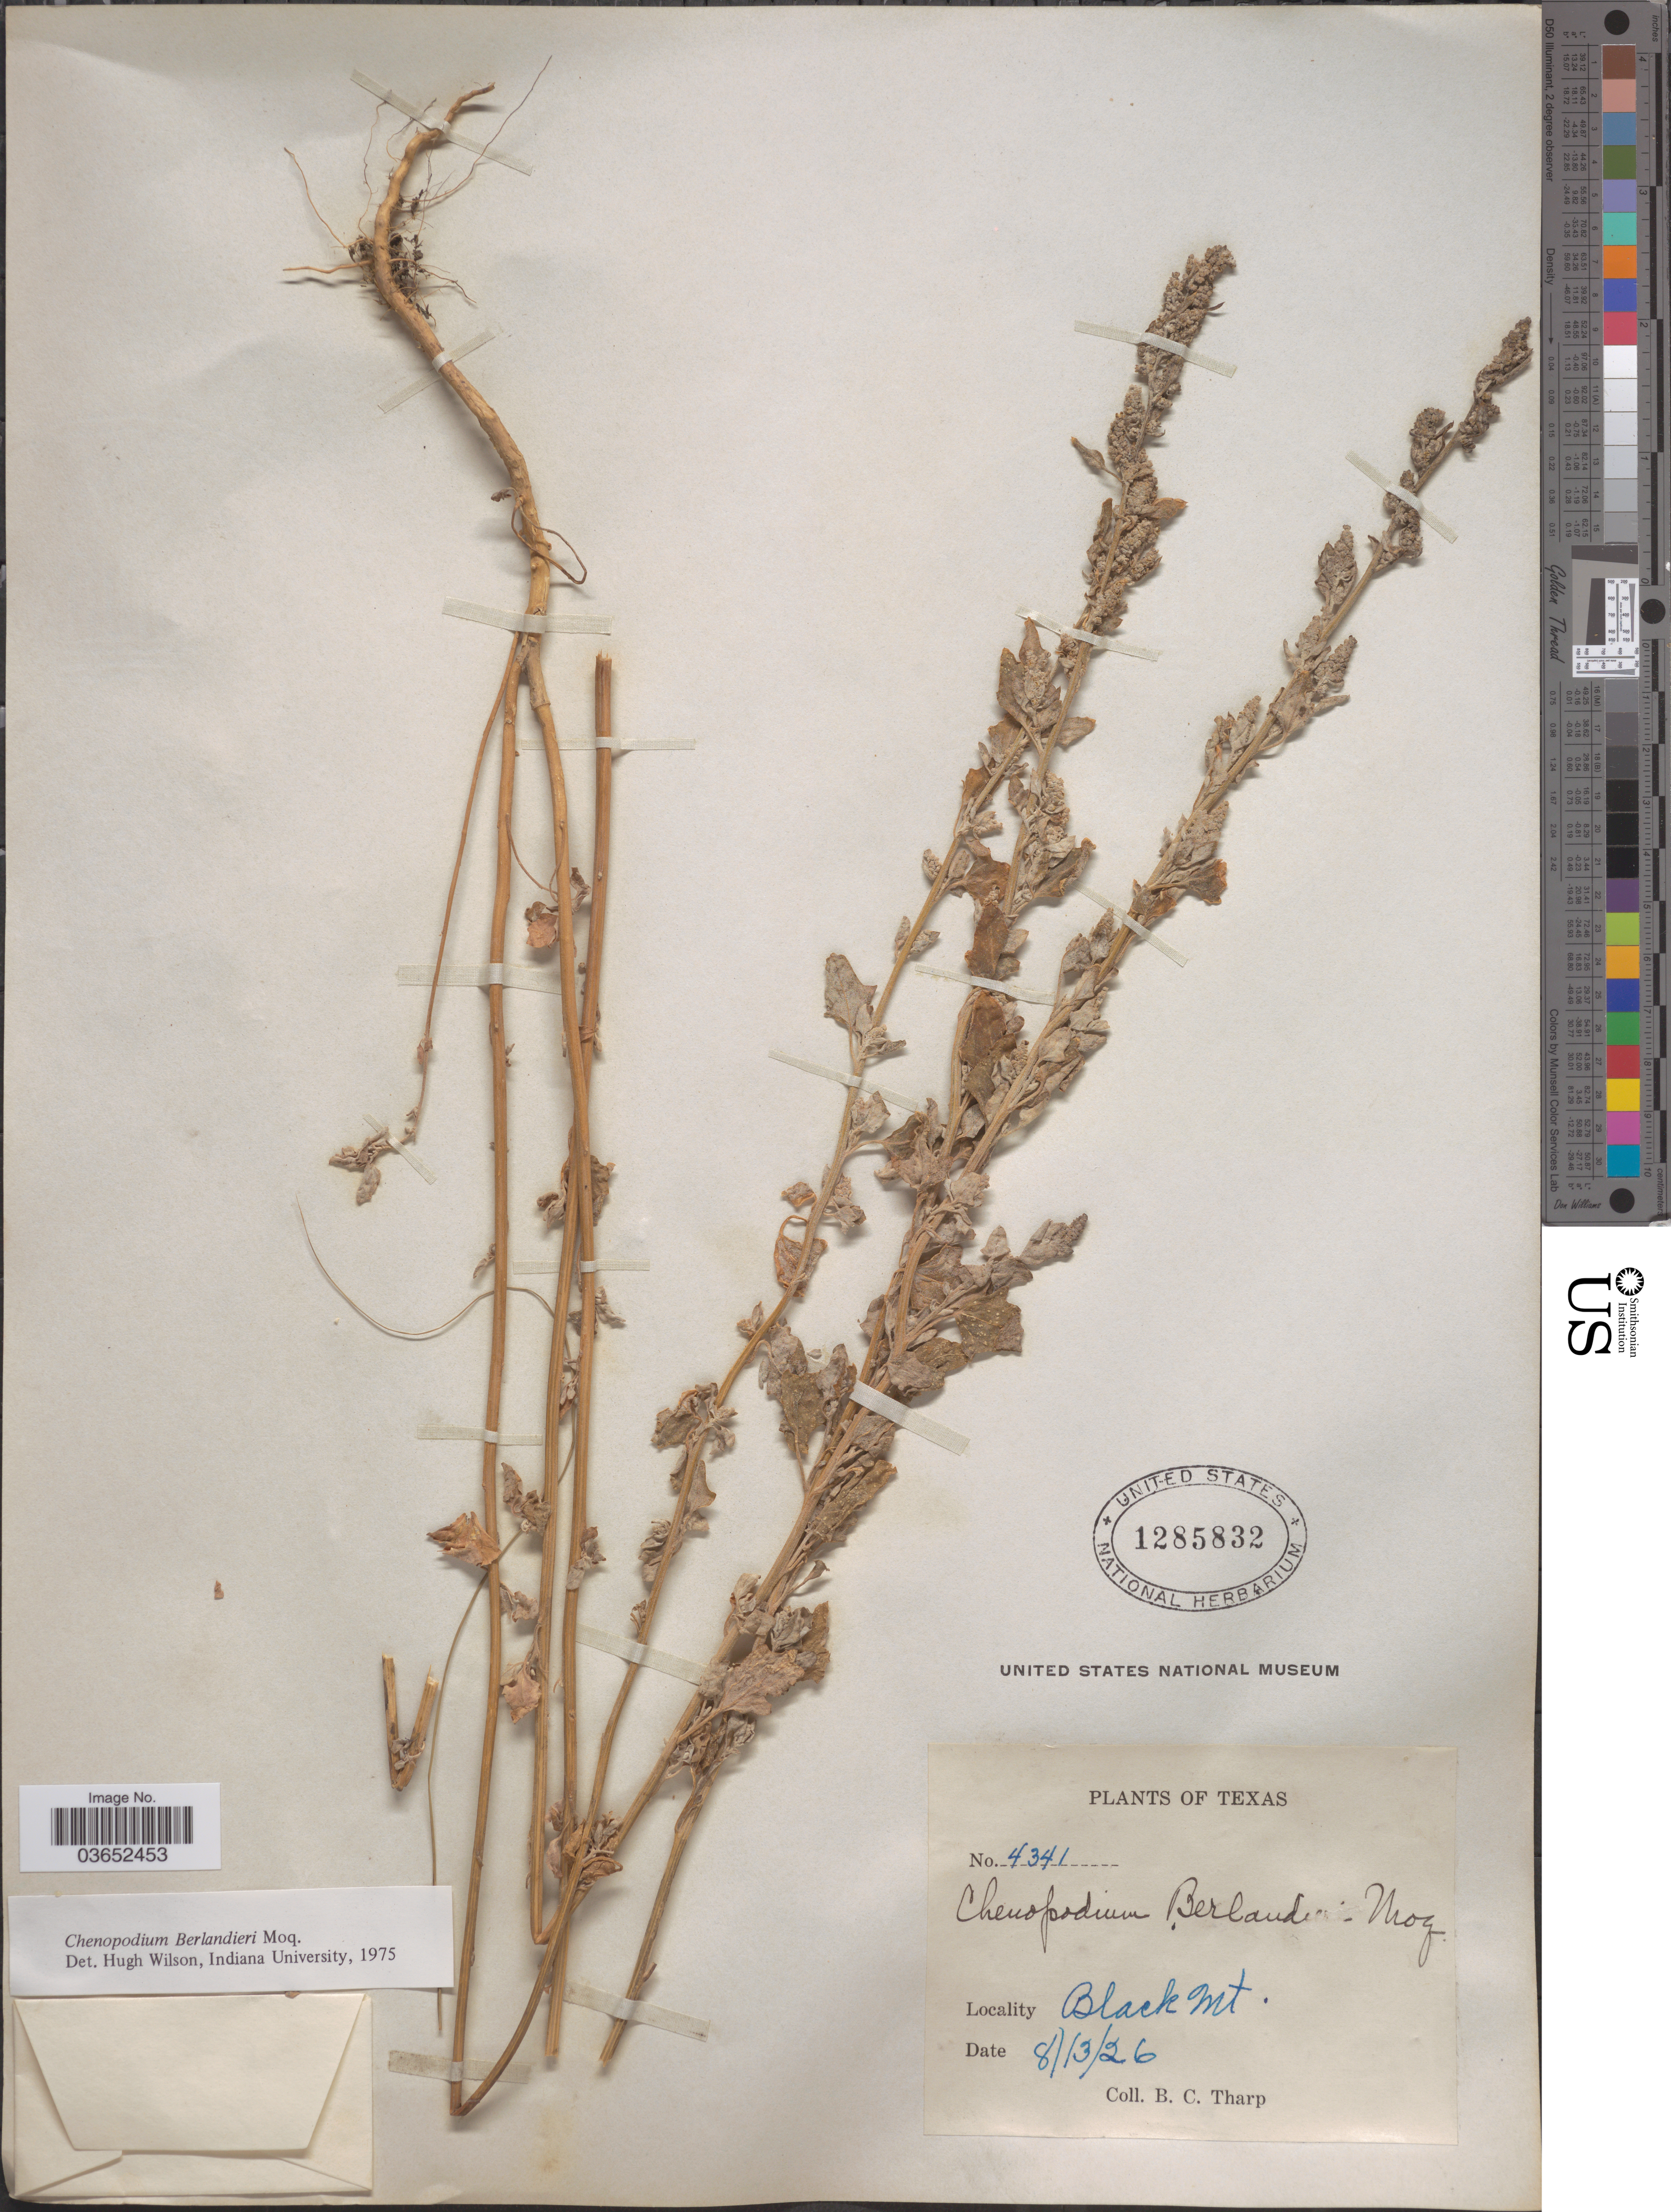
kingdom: Plantae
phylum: Tracheophyta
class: Magnoliopsida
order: Caryophyllales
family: Amaranthaceae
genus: Chenopodium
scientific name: Chenopodium berlandieri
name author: Moq.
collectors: B. C. Tharp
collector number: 4341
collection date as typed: Transcribed d/m/y: 13/8/26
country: United States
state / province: Texas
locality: Black Mt.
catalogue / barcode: US 1285832